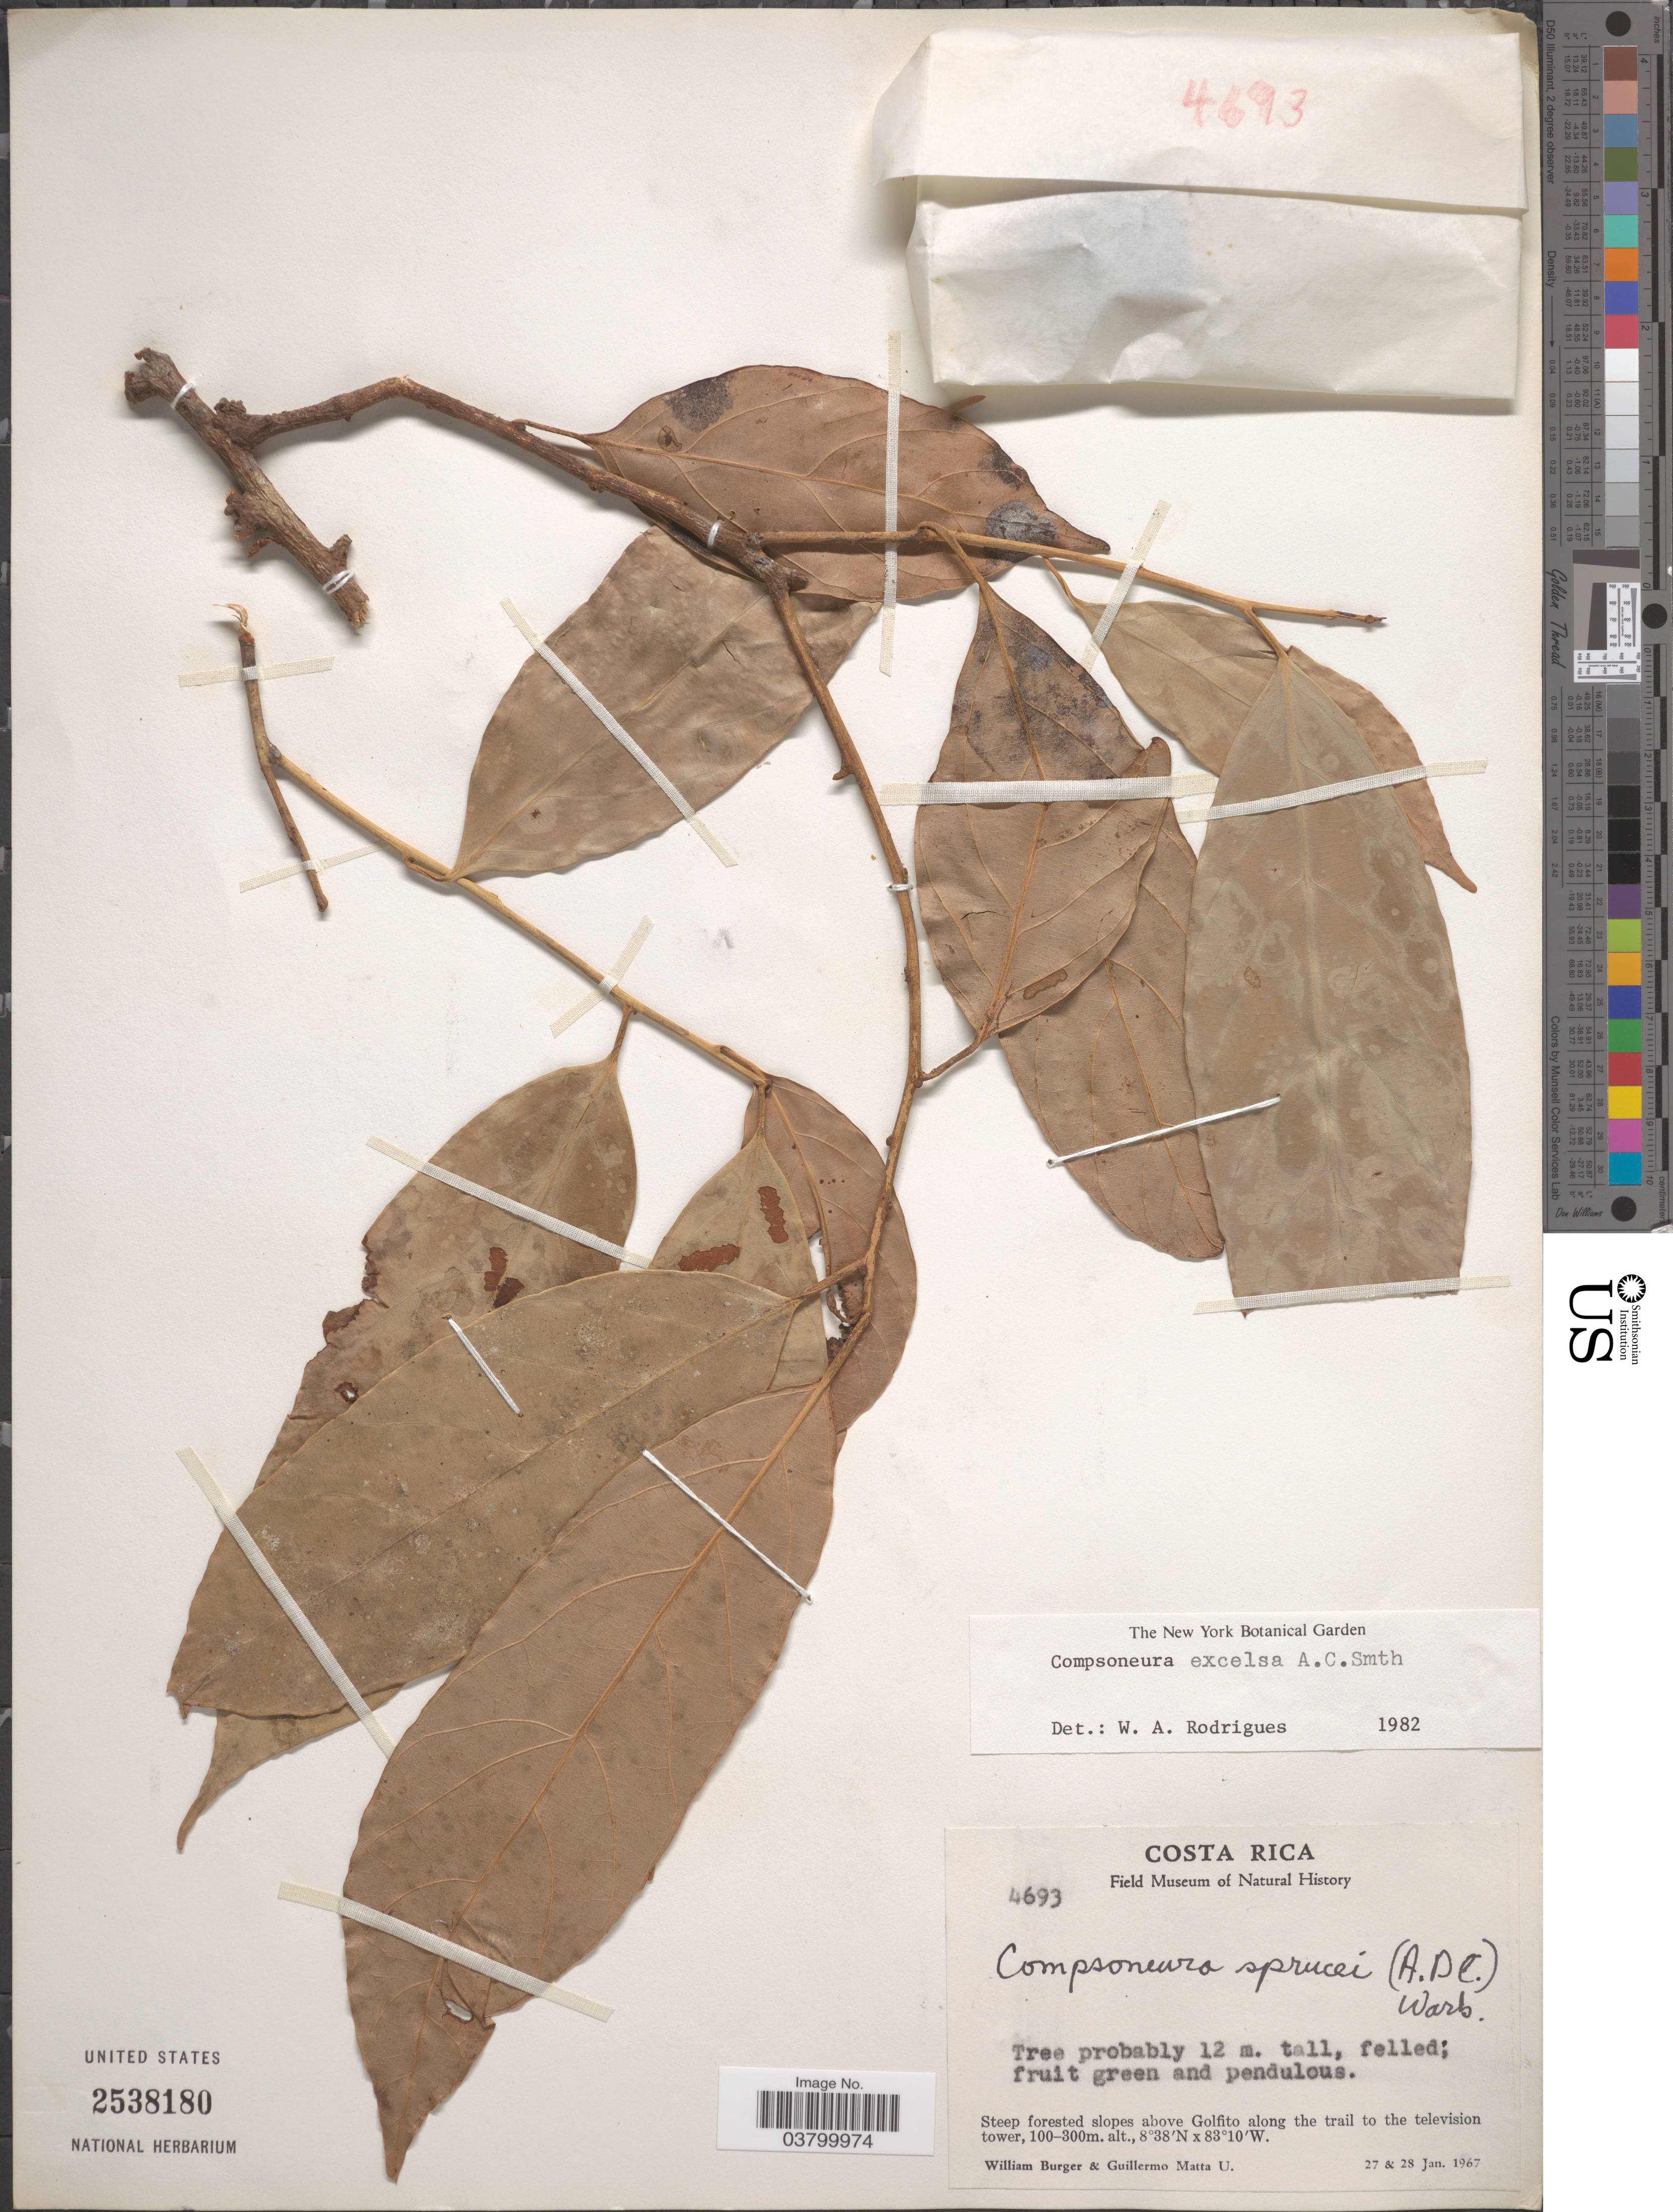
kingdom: Plantae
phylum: Tracheophyta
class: Magnoliopsida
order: Magnoliales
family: Myristicaceae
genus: Compsoneura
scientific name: Compsoneura excelsa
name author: A.C. Sm.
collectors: W. Burger & G. Matta U.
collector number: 4693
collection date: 1967-01-27/1967-01-28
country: Costa Rica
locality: Slopes above Golfito along the trail to the television tower.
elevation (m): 100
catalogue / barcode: US 2538180